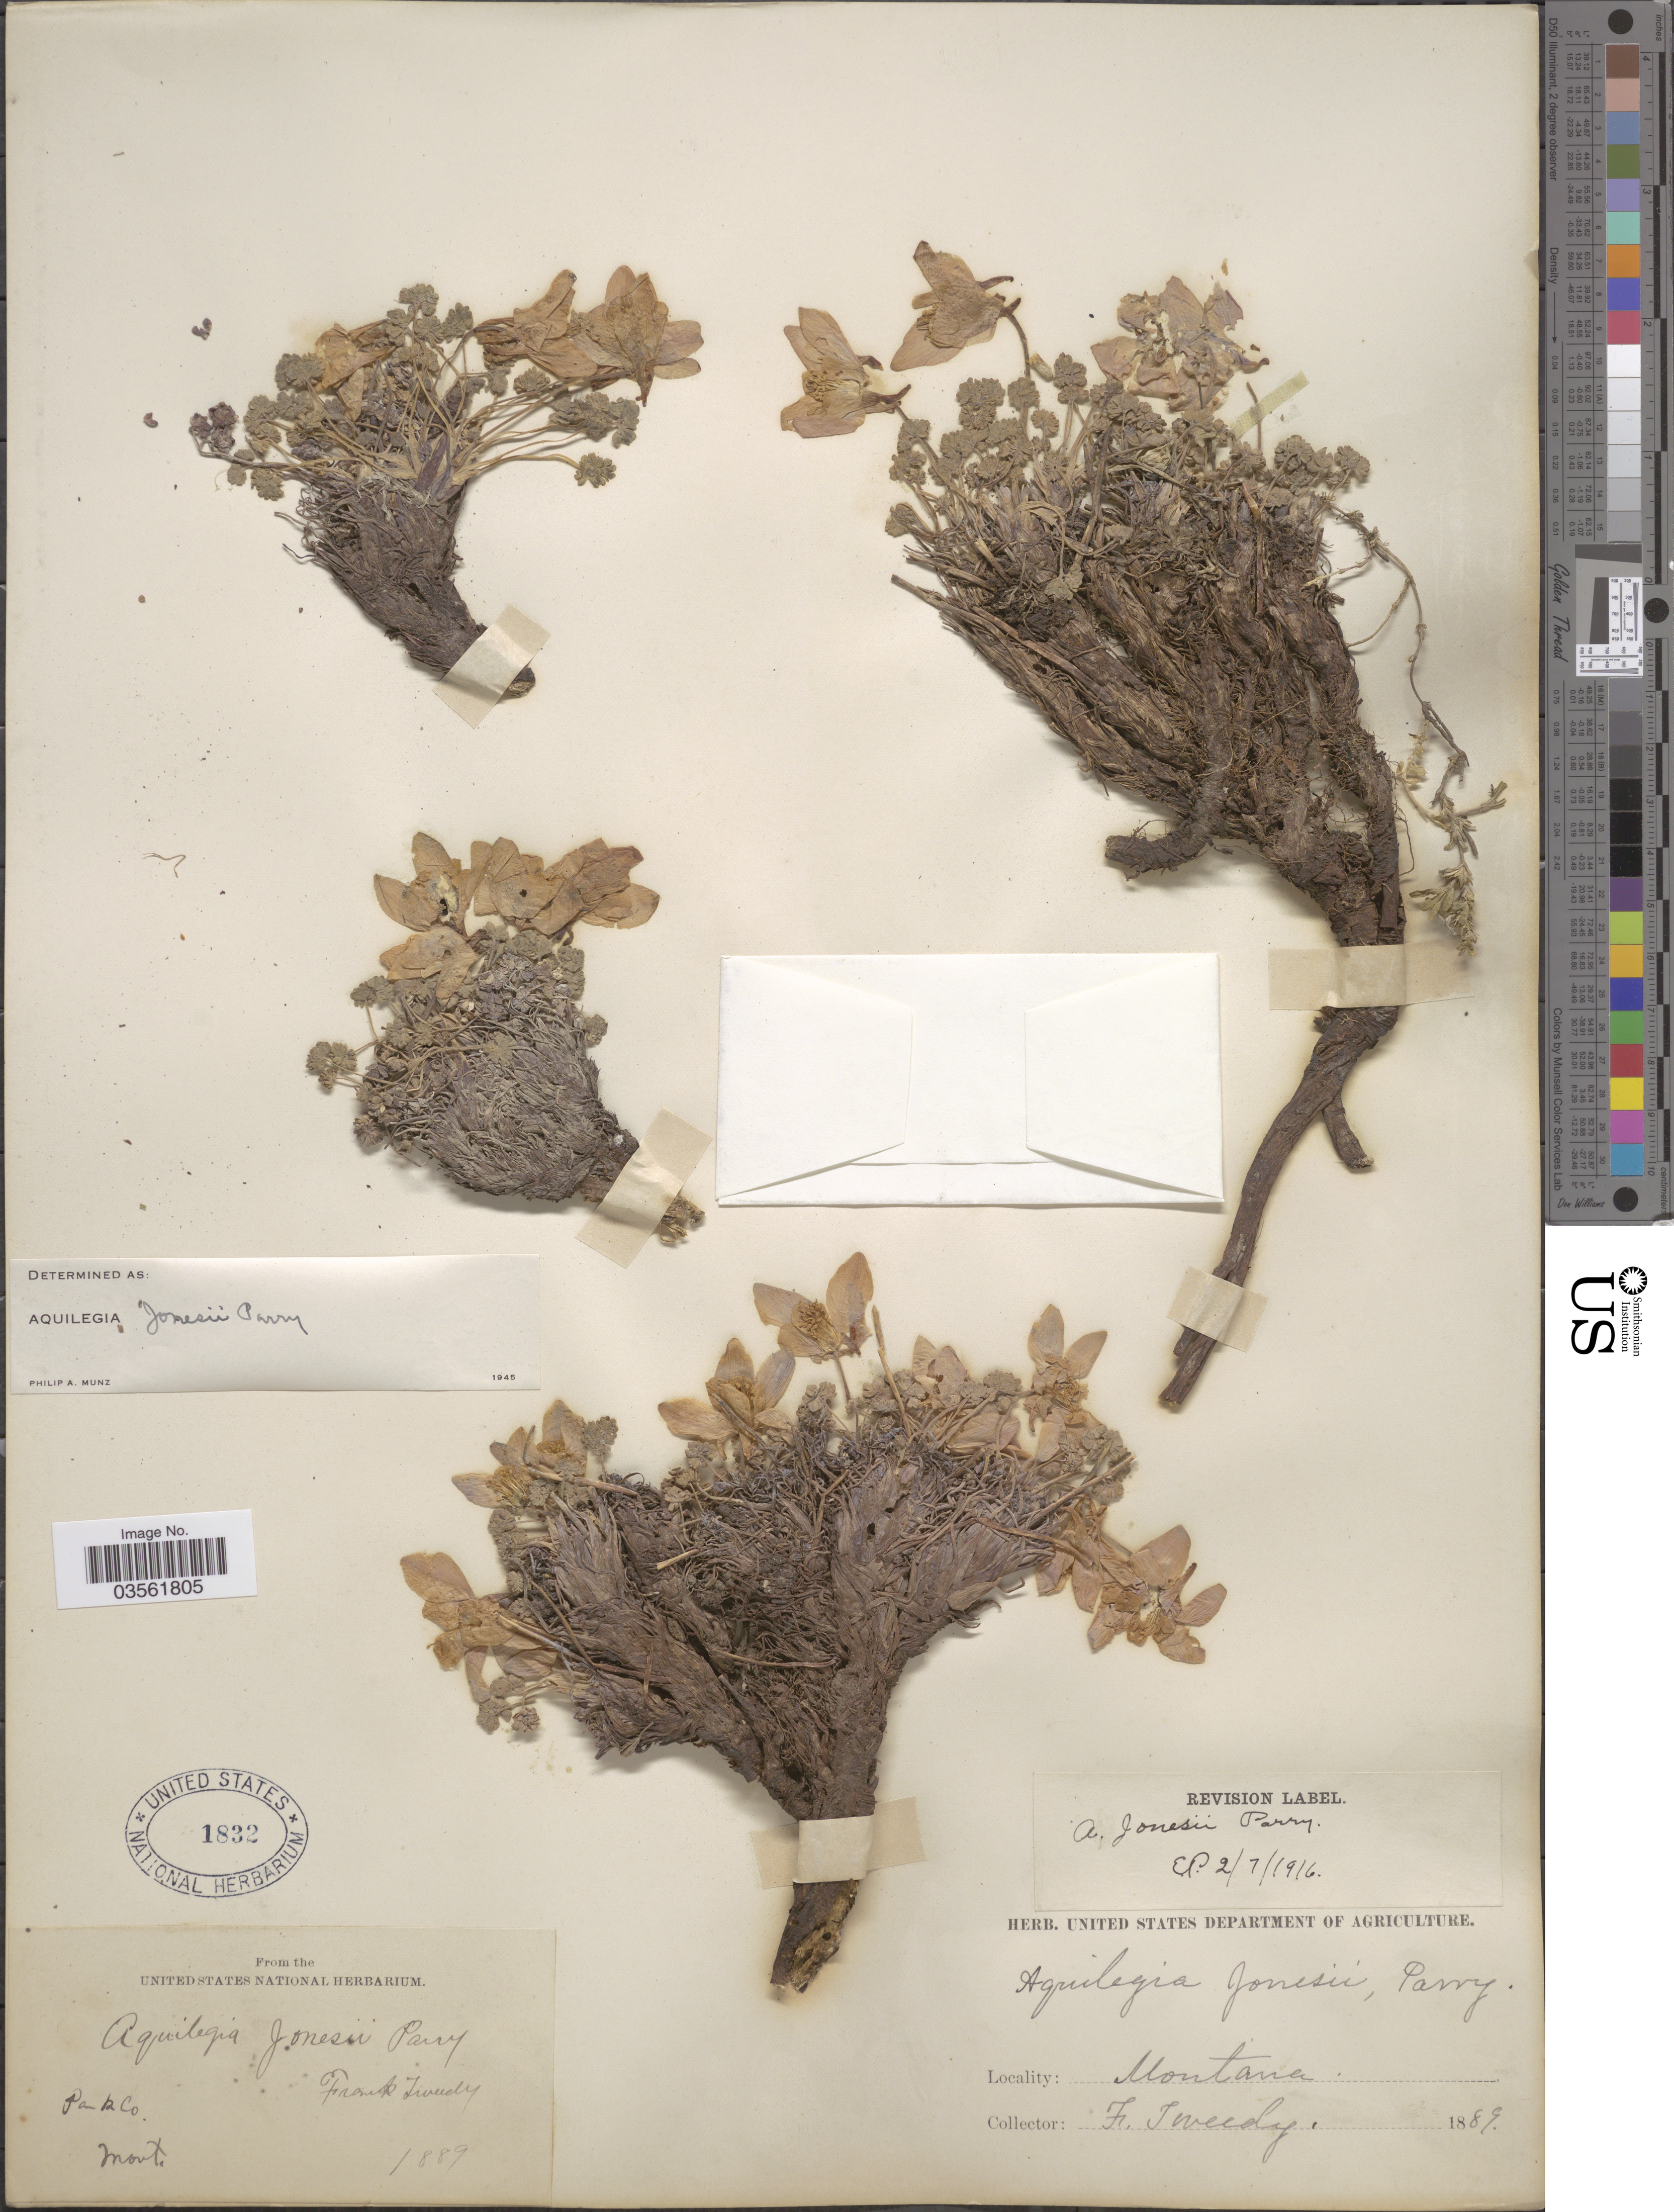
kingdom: Plantae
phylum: Tracheophyta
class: Magnoliopsida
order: Ranunculales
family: Ranunculaceae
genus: Aquilegia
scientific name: Aquilegia jonesii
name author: Parry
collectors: F. Tweedy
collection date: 1889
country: United States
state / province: Montana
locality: Park Co.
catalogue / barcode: US 1832